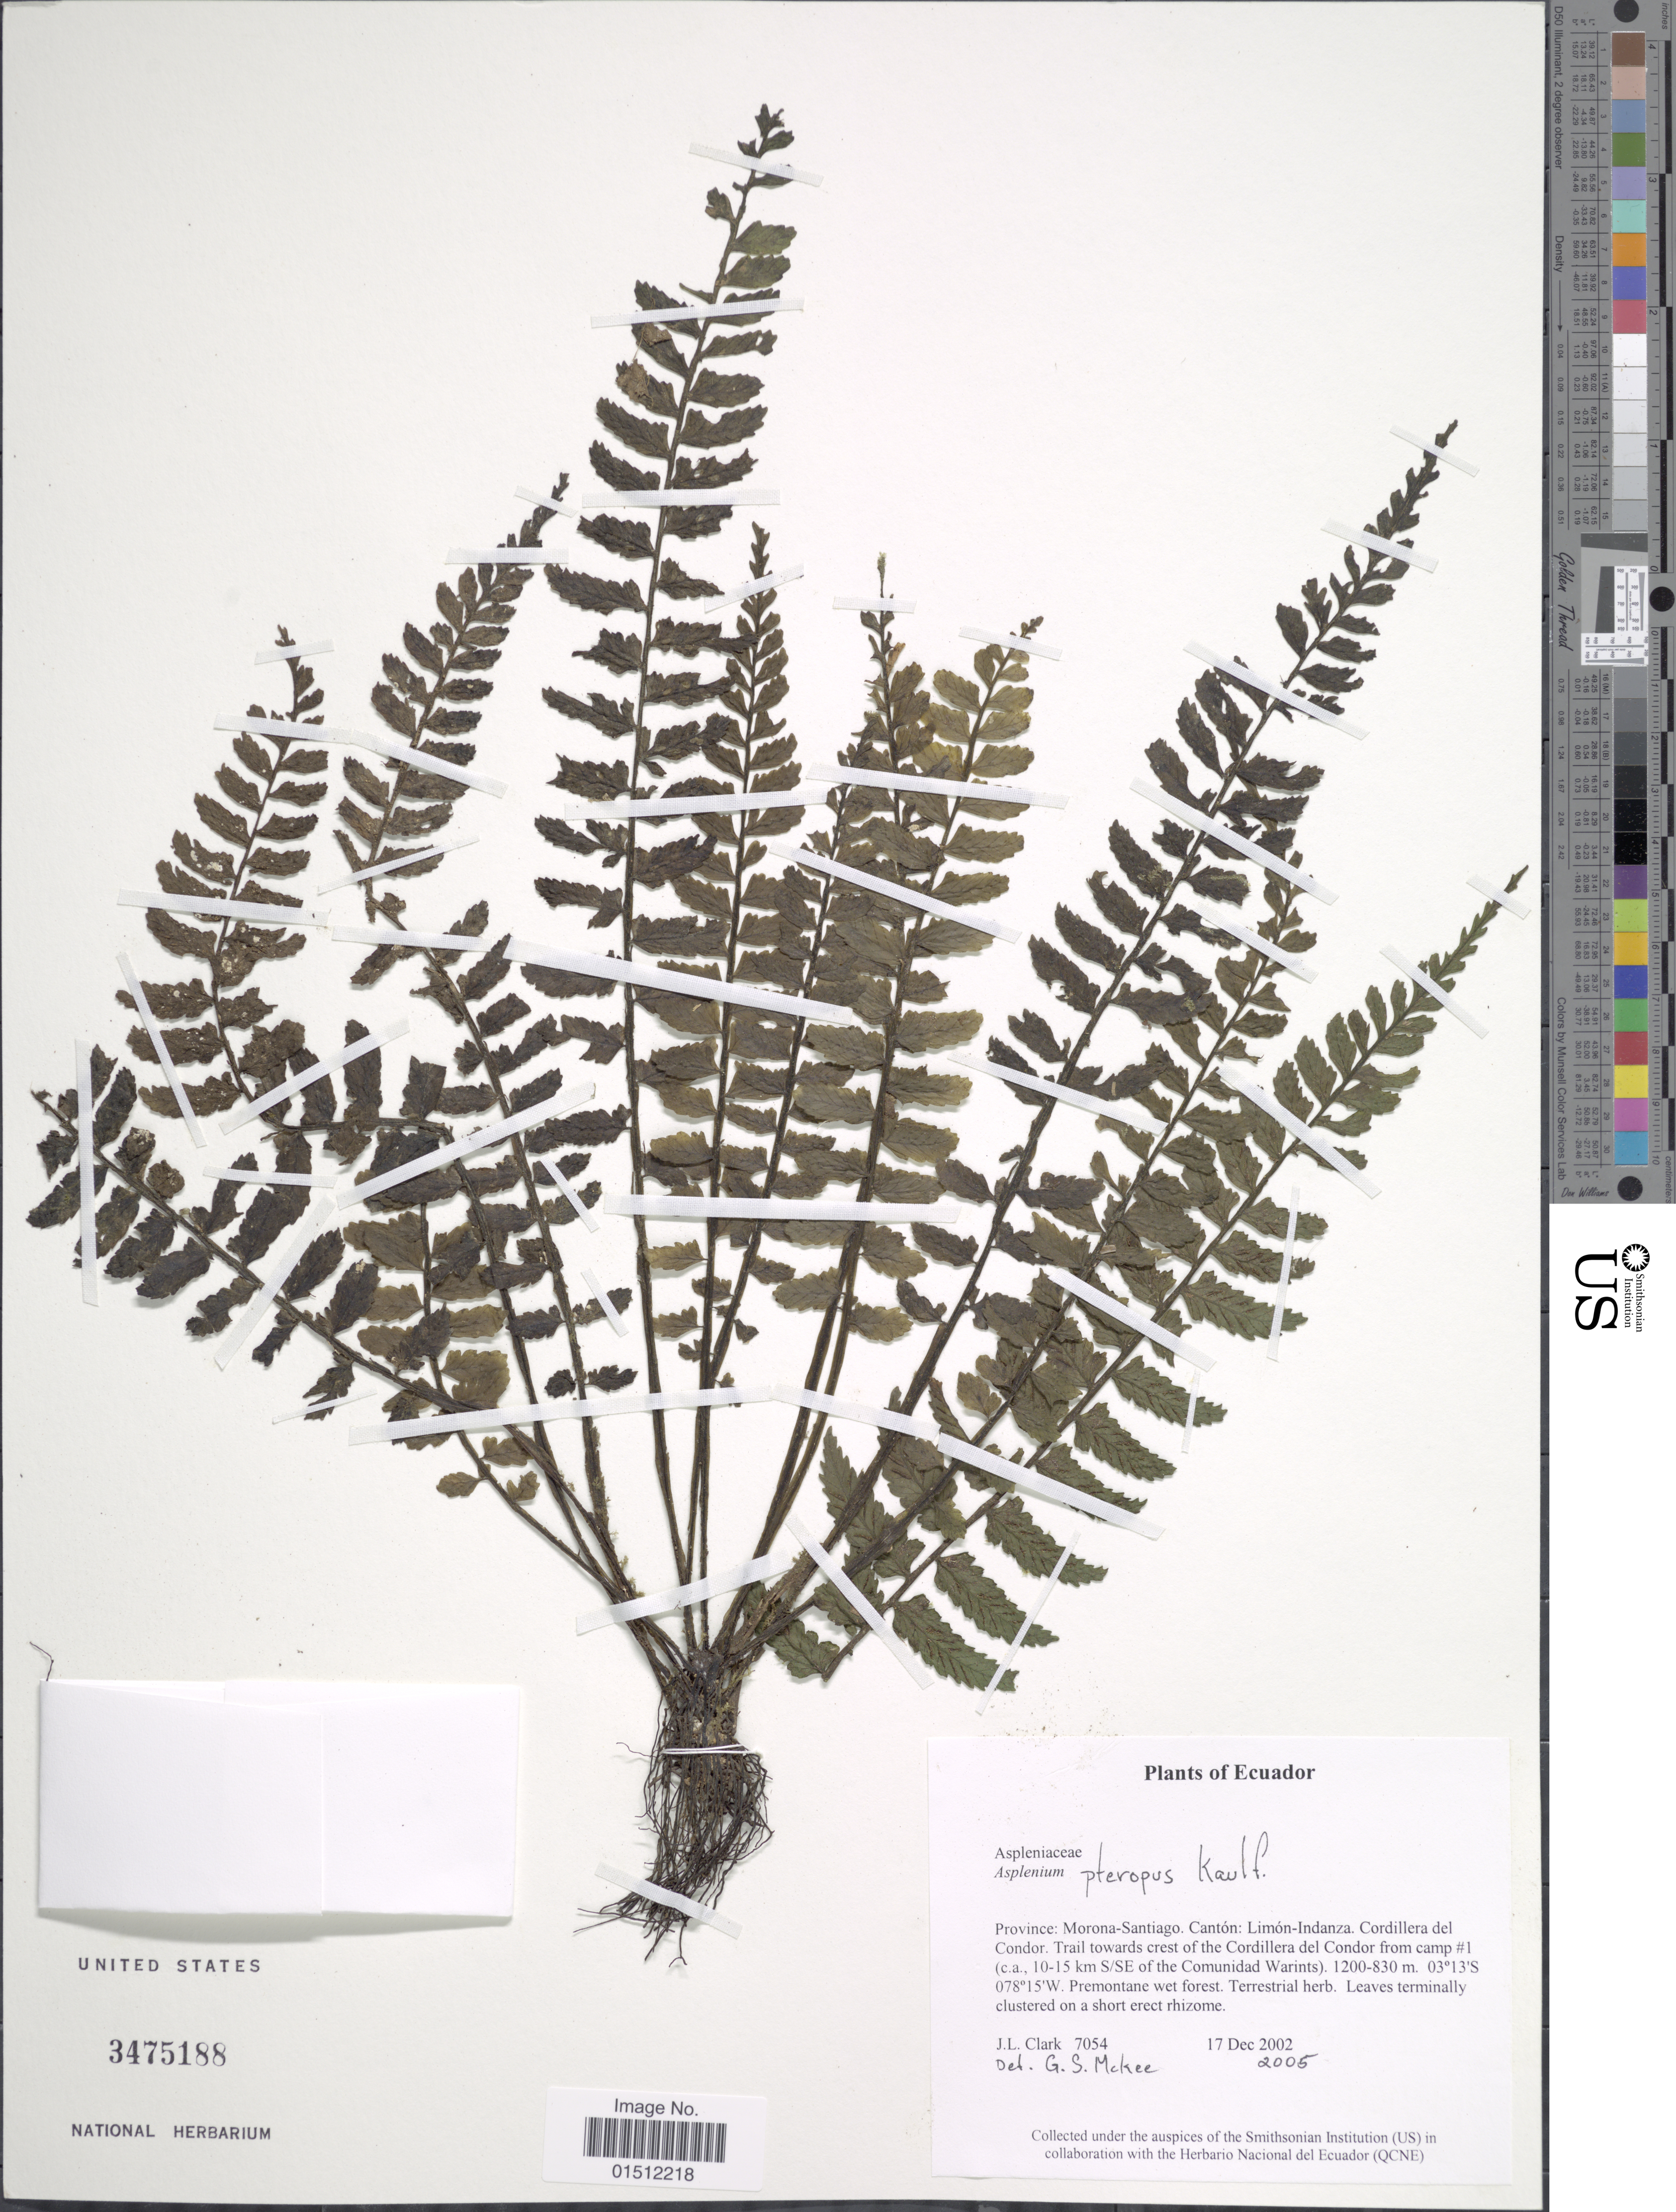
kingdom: Plantae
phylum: Tracheophyta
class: Polypodiopsida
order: Polypodiales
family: Aspleniaceae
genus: Asplenium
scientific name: Asplenium pteropus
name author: Kaulf.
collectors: J. L. Clark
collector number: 7054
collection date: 2002-12-17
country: Ecuador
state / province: Morona-Santiago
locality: Canton: Limon-Indanza. Cordillera del Condor, Trail towards crest of the Cordillera del Condor from camp # 1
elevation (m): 830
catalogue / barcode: US 3475188